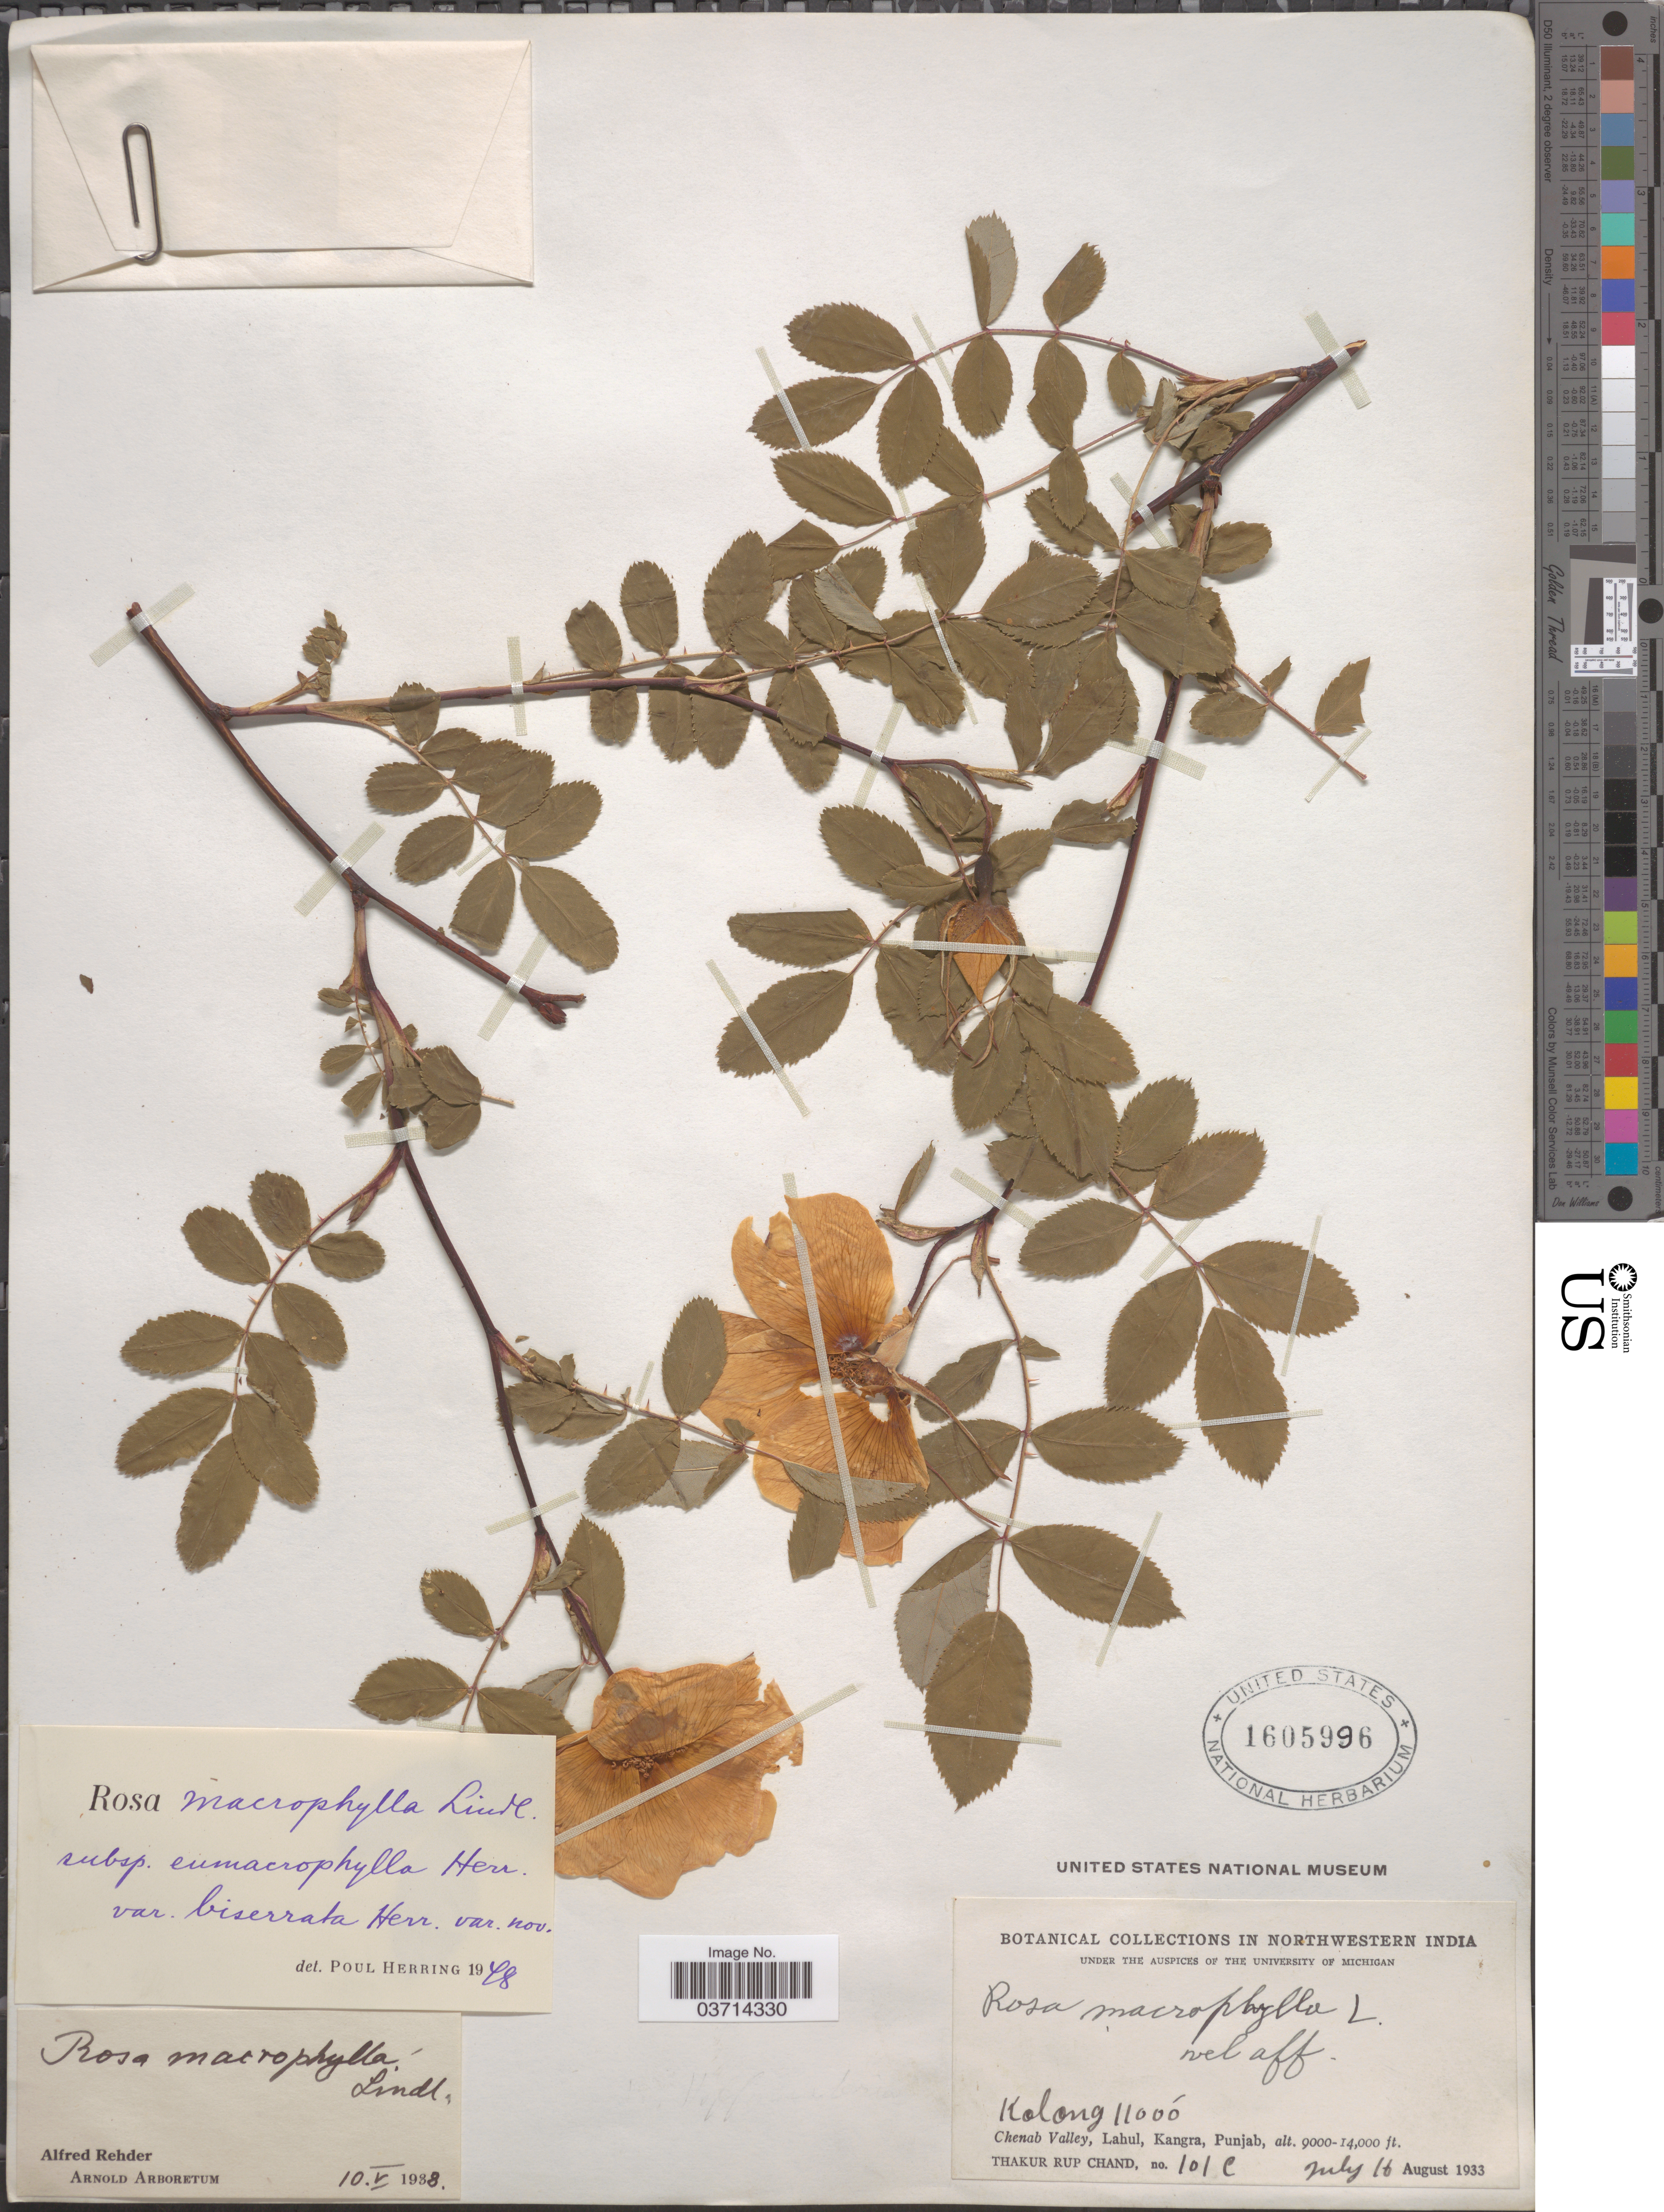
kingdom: Plantae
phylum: Tracheophyta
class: Magnoliopsida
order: Rosales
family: Rosaceae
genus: Rosa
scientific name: Rosa macrophylla var. macrophylla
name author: Lindl.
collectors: T. R. Chand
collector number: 101C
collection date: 1933-07-16/1933-08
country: India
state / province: Punjab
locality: Northwestern India. Kolong. Chenab Valley, Lahul, Kangra.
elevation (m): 3353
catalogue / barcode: US 1605996